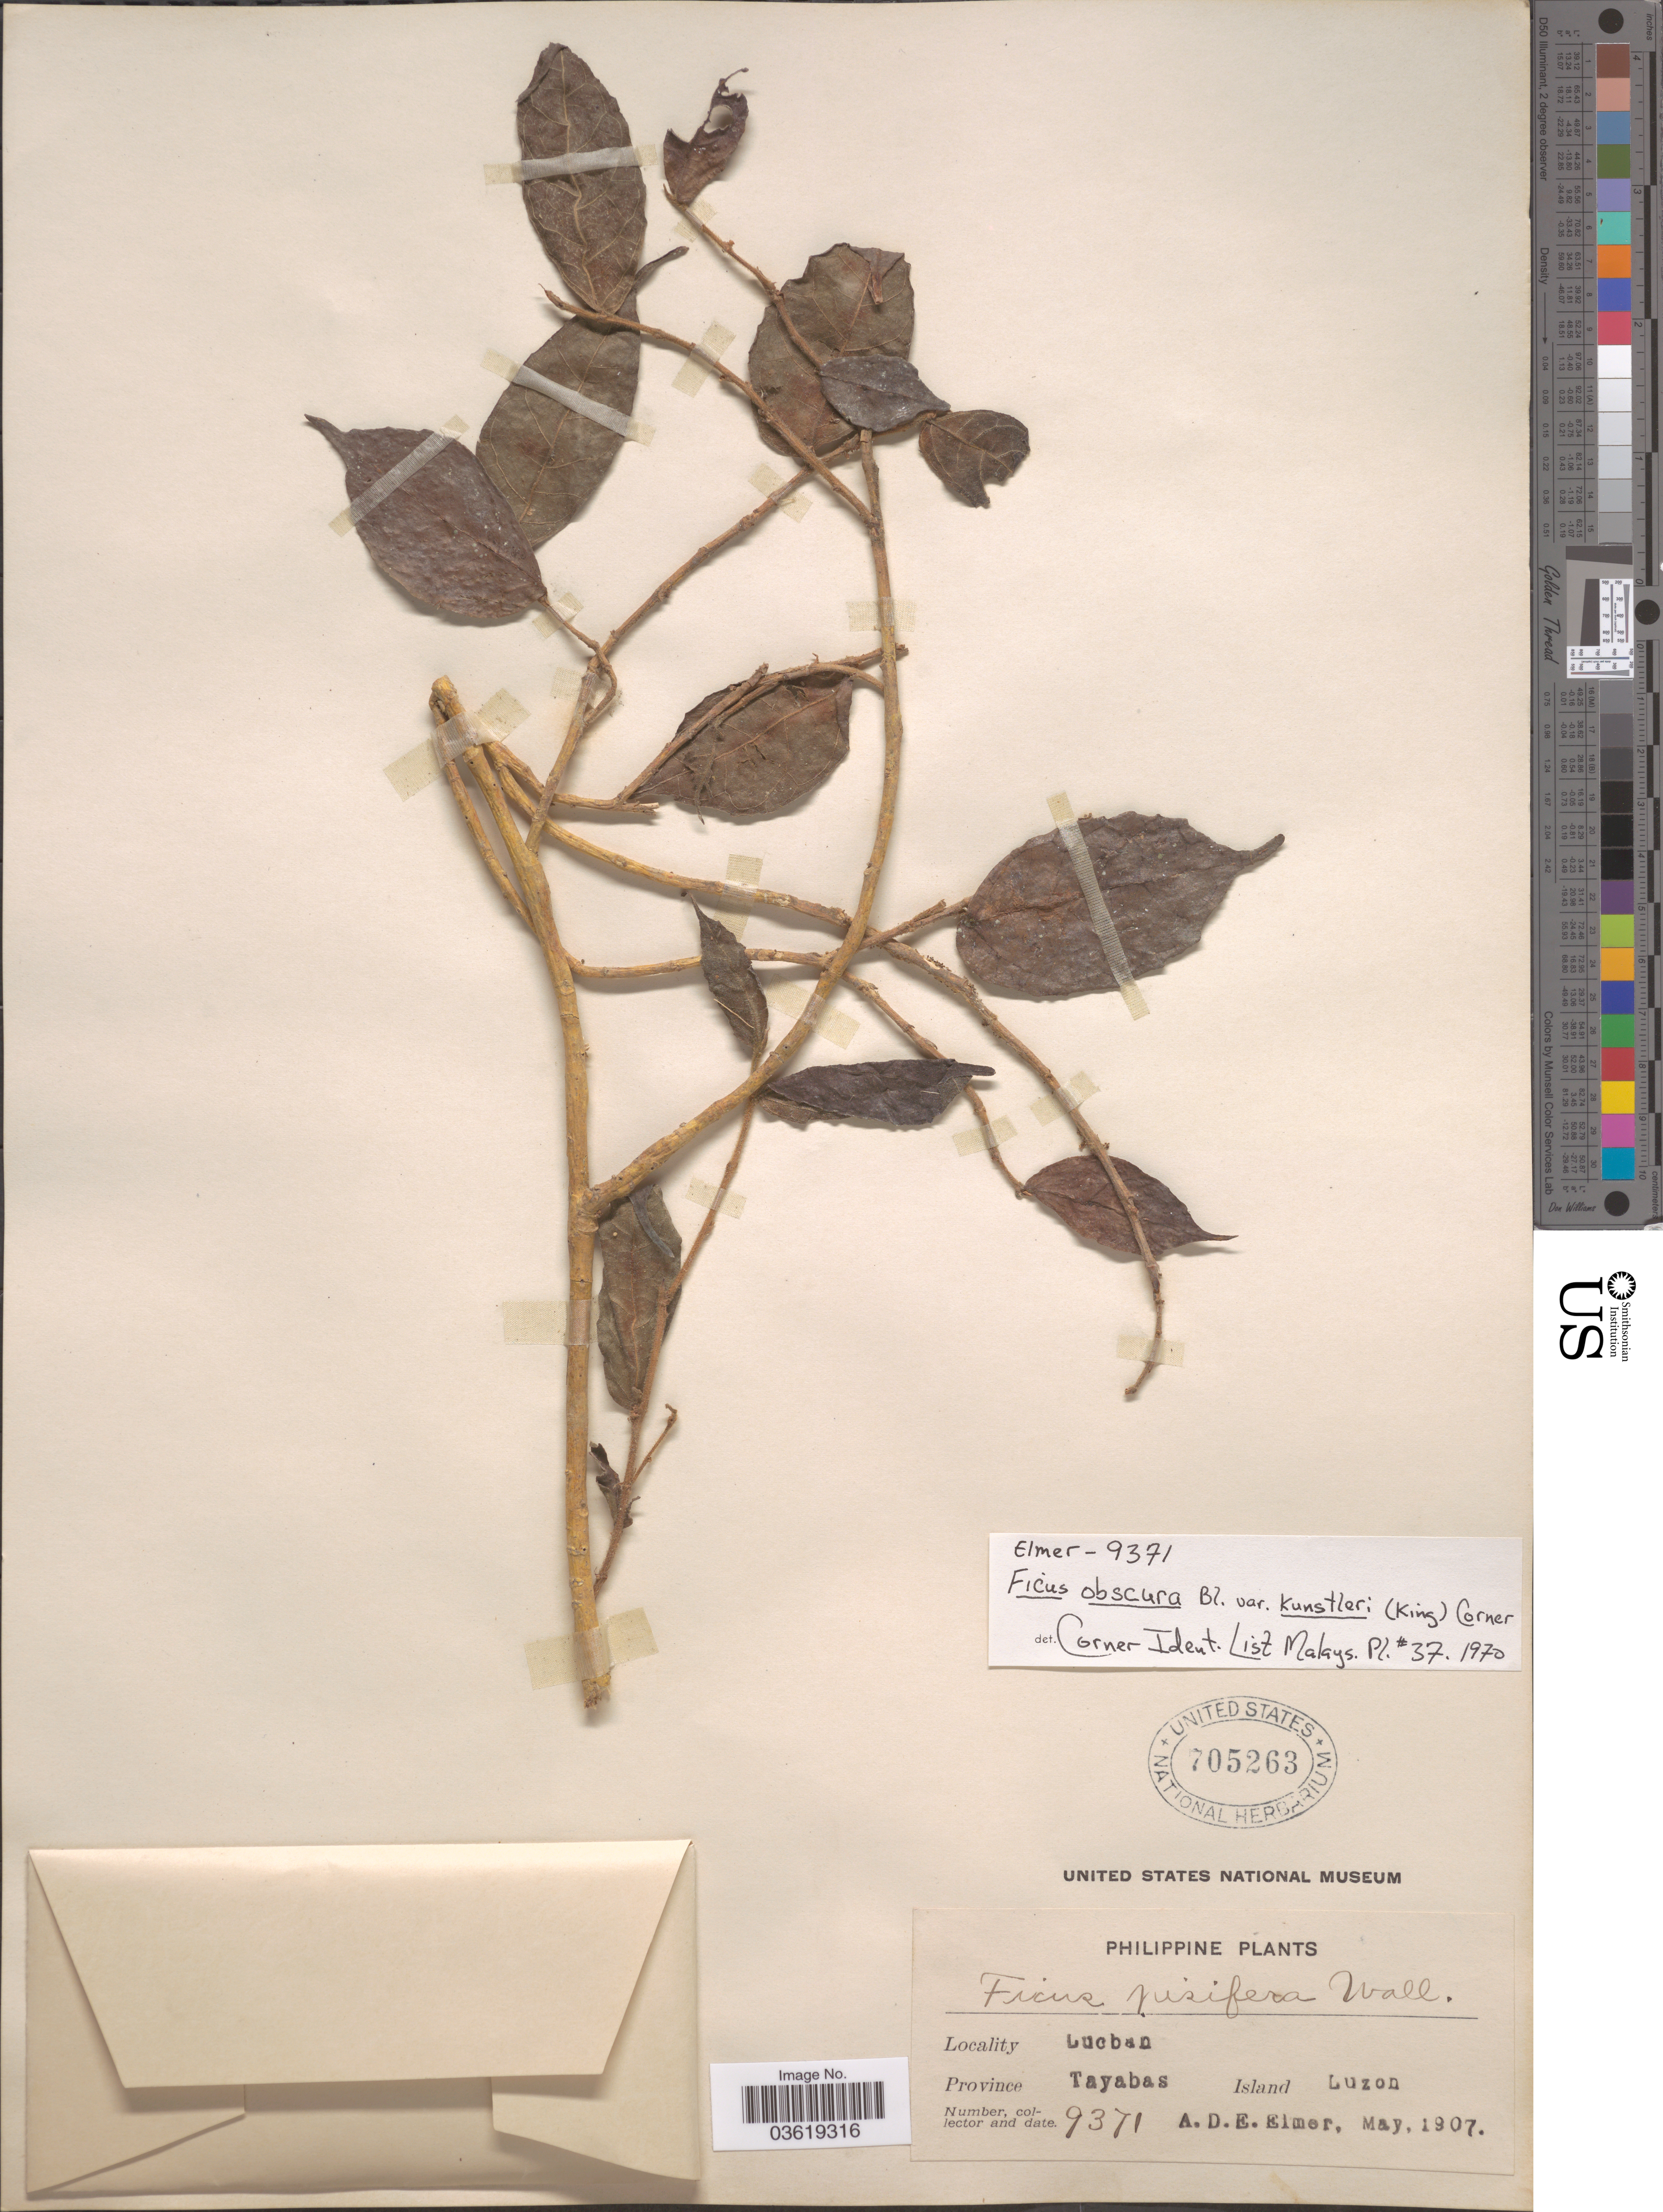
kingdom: Plantae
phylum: Tracheophyta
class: Magnoliopsida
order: Rosales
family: Moraceae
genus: Ficus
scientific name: Ficus obscura var. kunstleri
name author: Blume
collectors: A. D. E. Elmer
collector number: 9371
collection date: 1907-05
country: Philippines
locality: Lucban, Province Tayabas, Island Luzon.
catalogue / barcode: US 705263